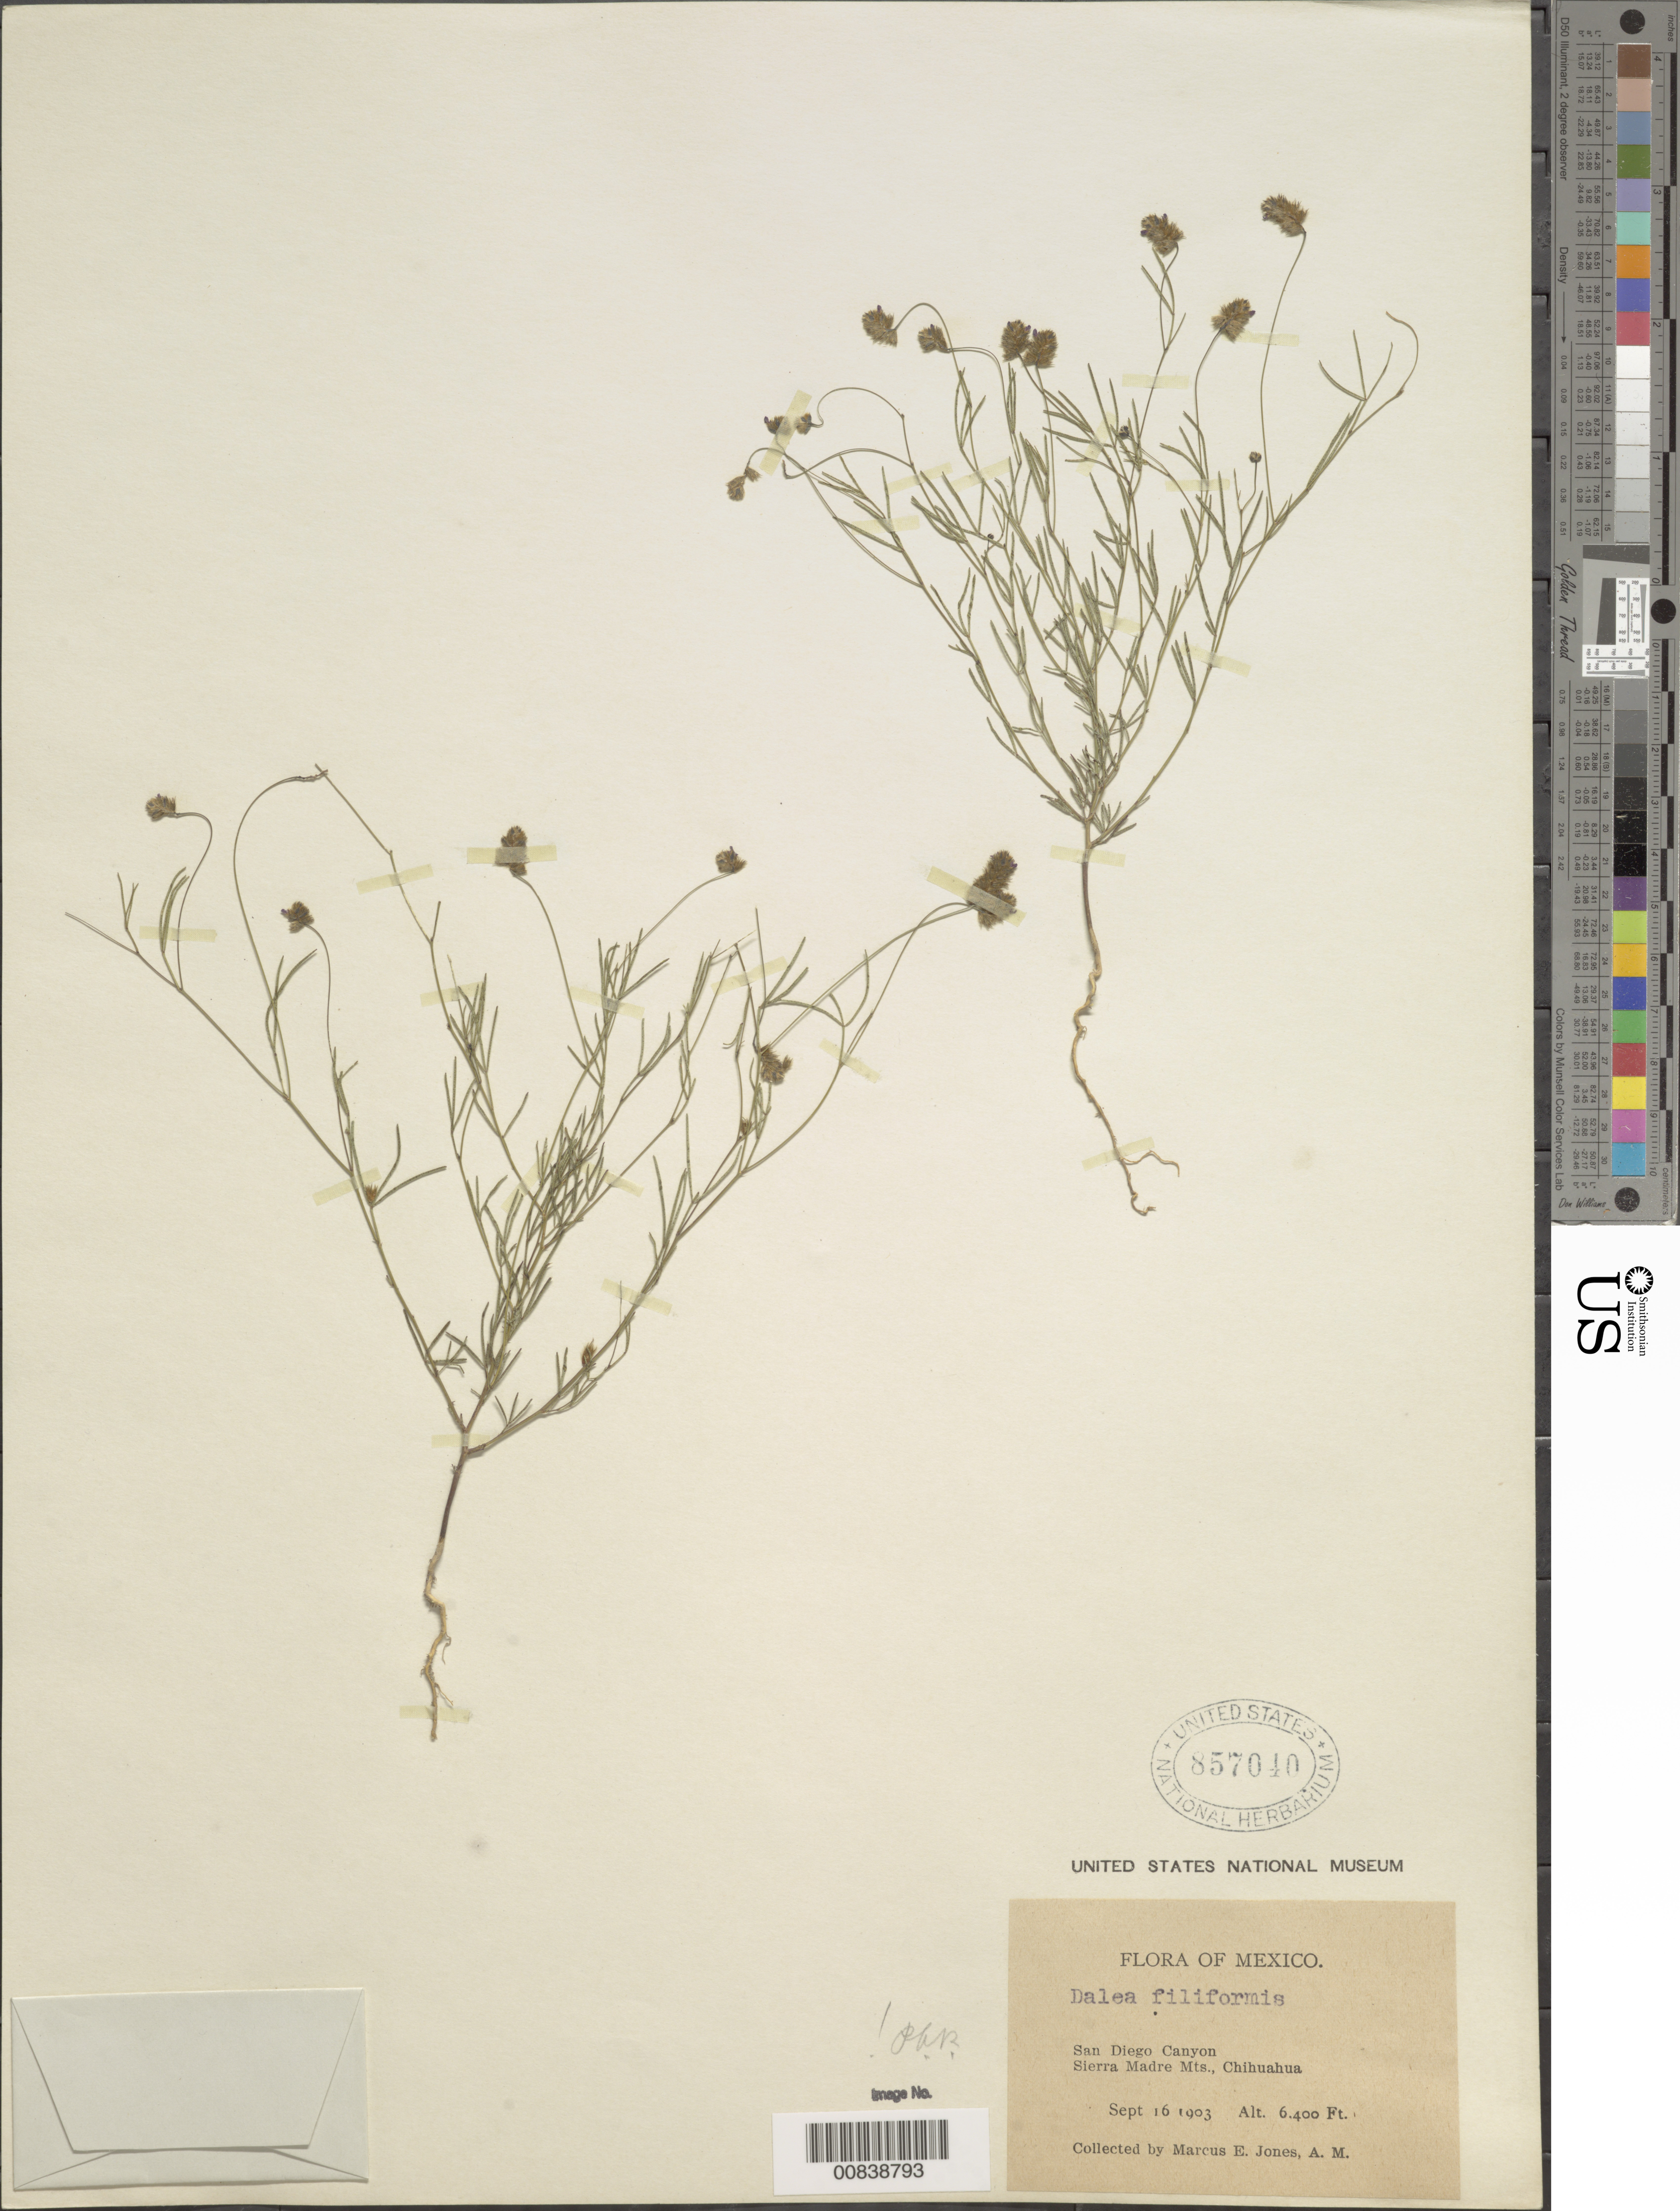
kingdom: Plantae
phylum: Tracheophyta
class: Magnoliopsida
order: Fabales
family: Fabaceae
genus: Dalea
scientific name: Dalea filiformis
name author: A. Gray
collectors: M. E. Jones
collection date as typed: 16 Sep 1903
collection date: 1903-09-16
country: Mexico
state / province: Chihuahua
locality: San Diego Canyon. Sierra Madre Mts., Chihuahua.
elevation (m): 1951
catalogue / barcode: US 857040